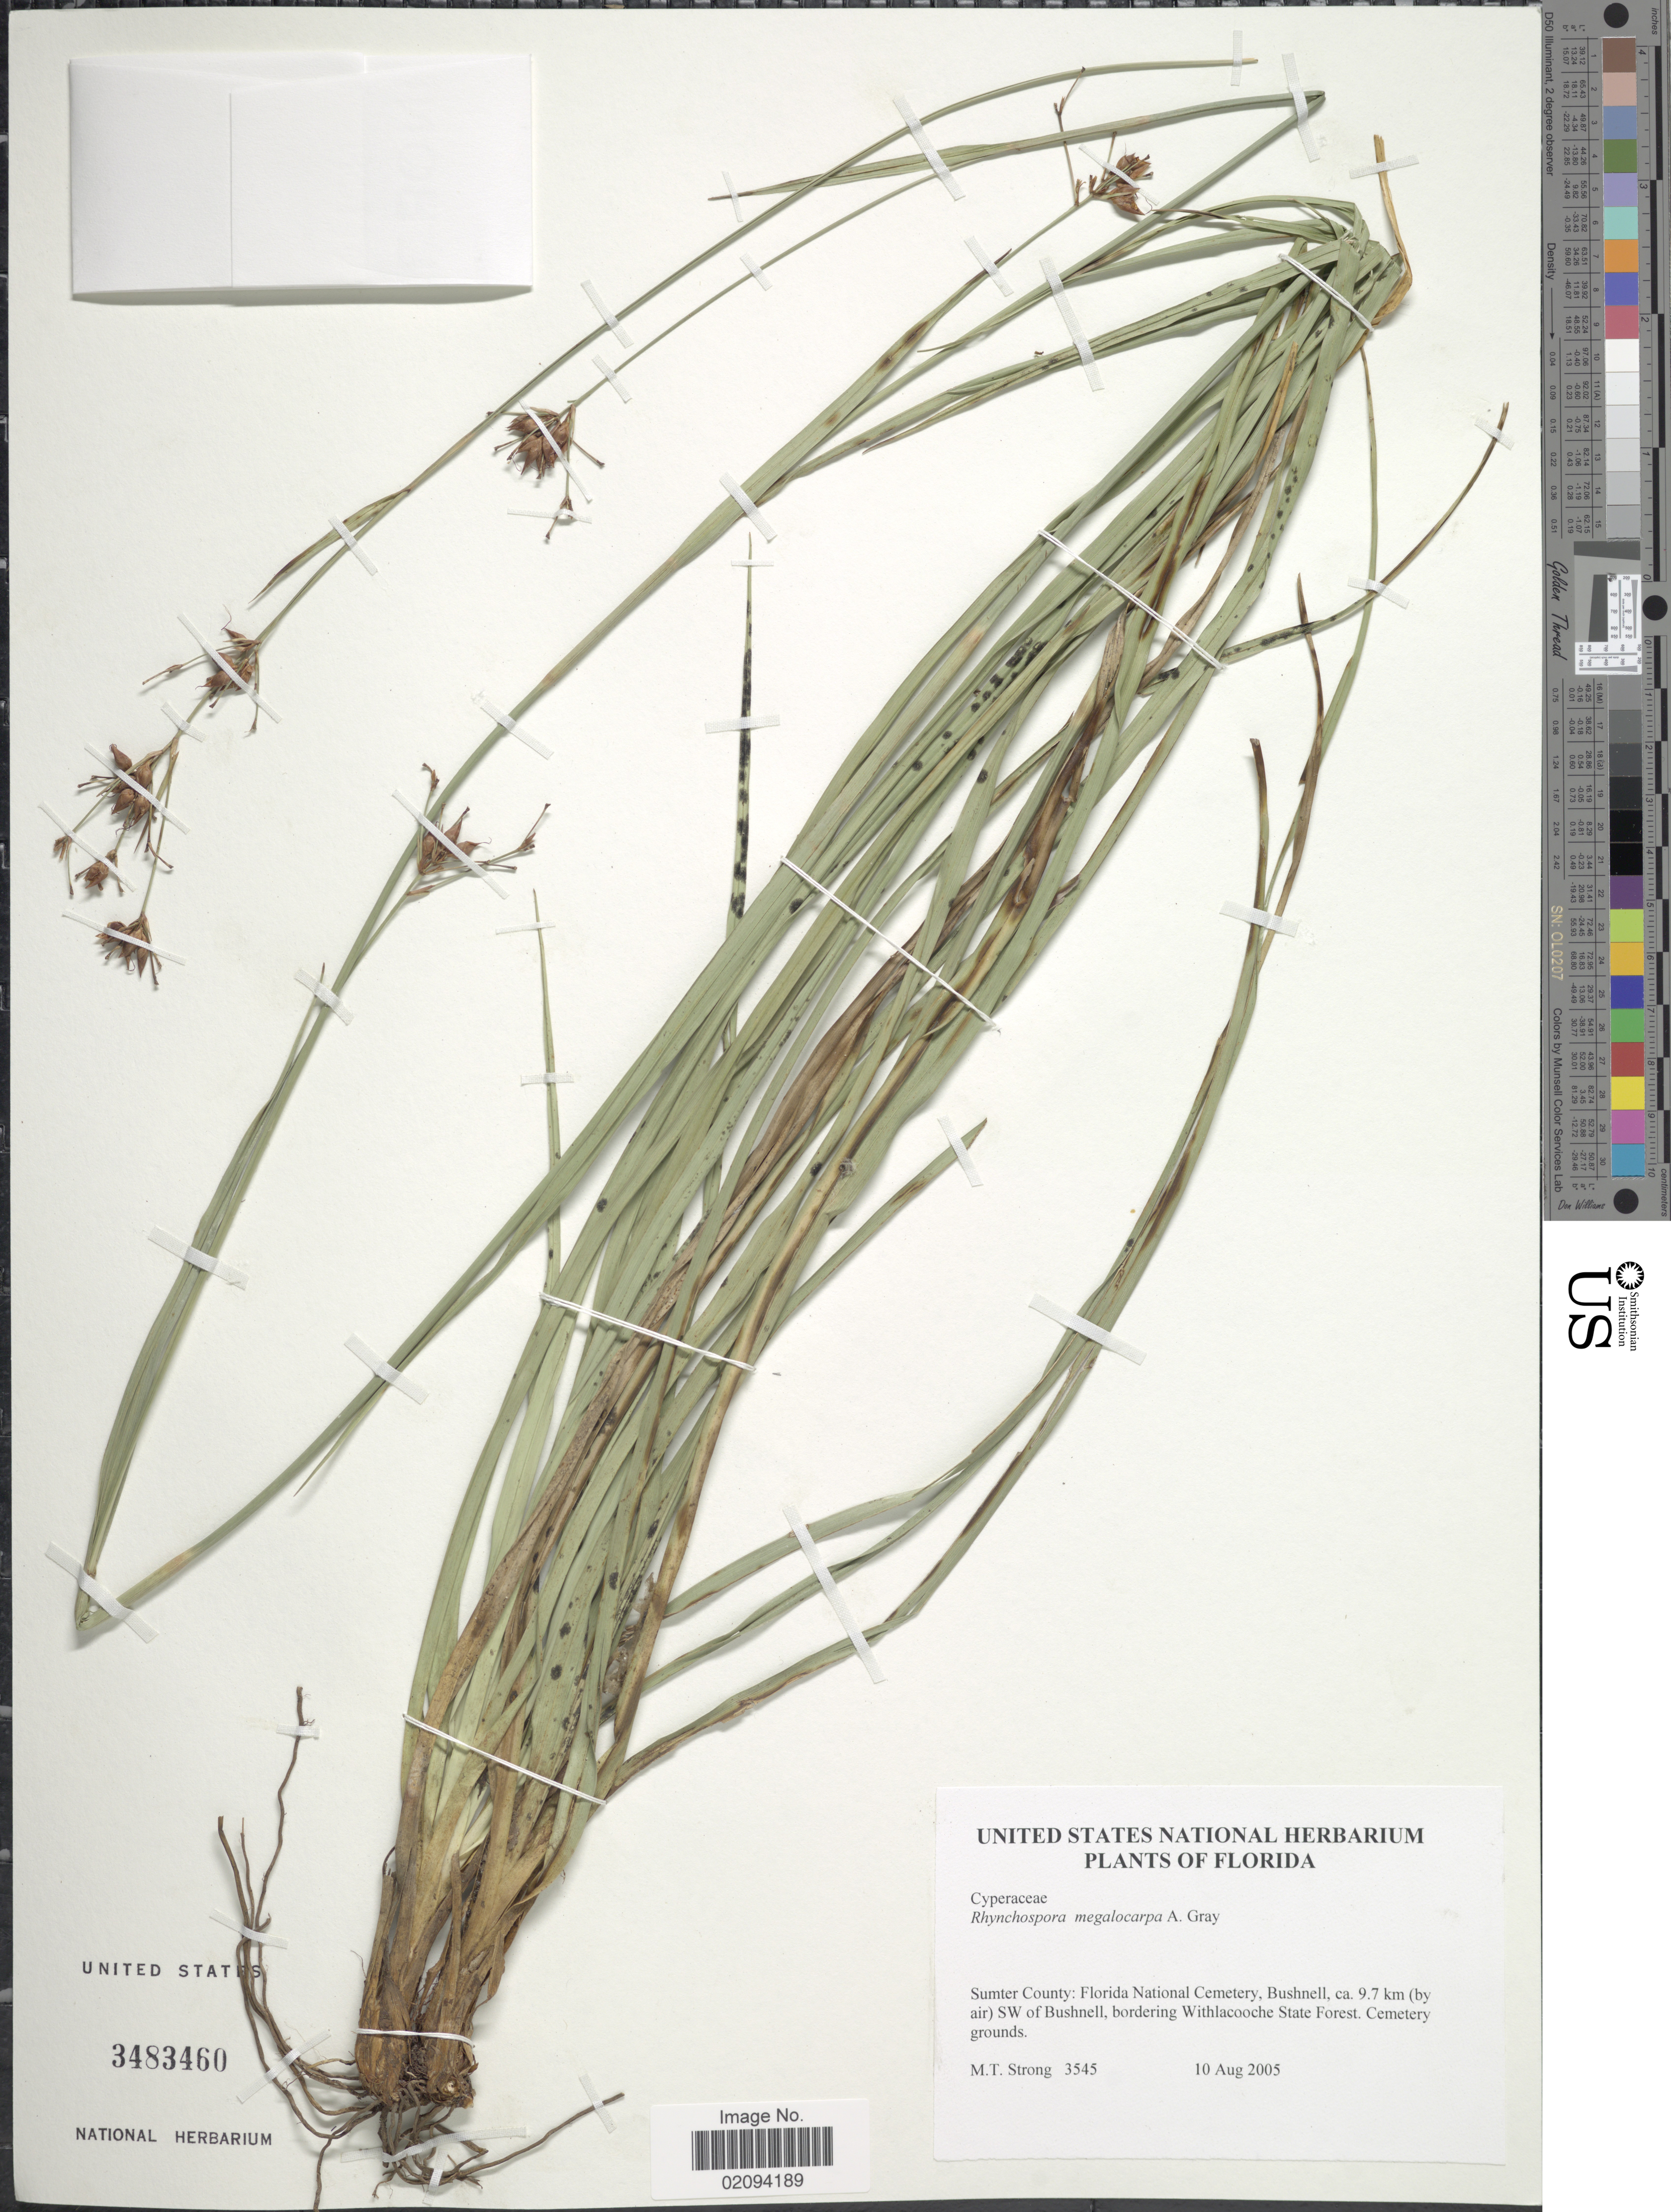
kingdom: Plantae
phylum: Tracheophyta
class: Liliopsida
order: Poales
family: Cyperaceae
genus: Rhynchospora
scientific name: Rhynchospora megalocarpa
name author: A. Gray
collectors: M. T. Strong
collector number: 3545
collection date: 2005-08-10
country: United States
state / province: Florida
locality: Sumter County: Florida National Cemetery, Bushnell, ca. 9.7 km (by air) SW of Bushnell, bordering Withlacooche State Forest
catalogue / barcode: US 3483460